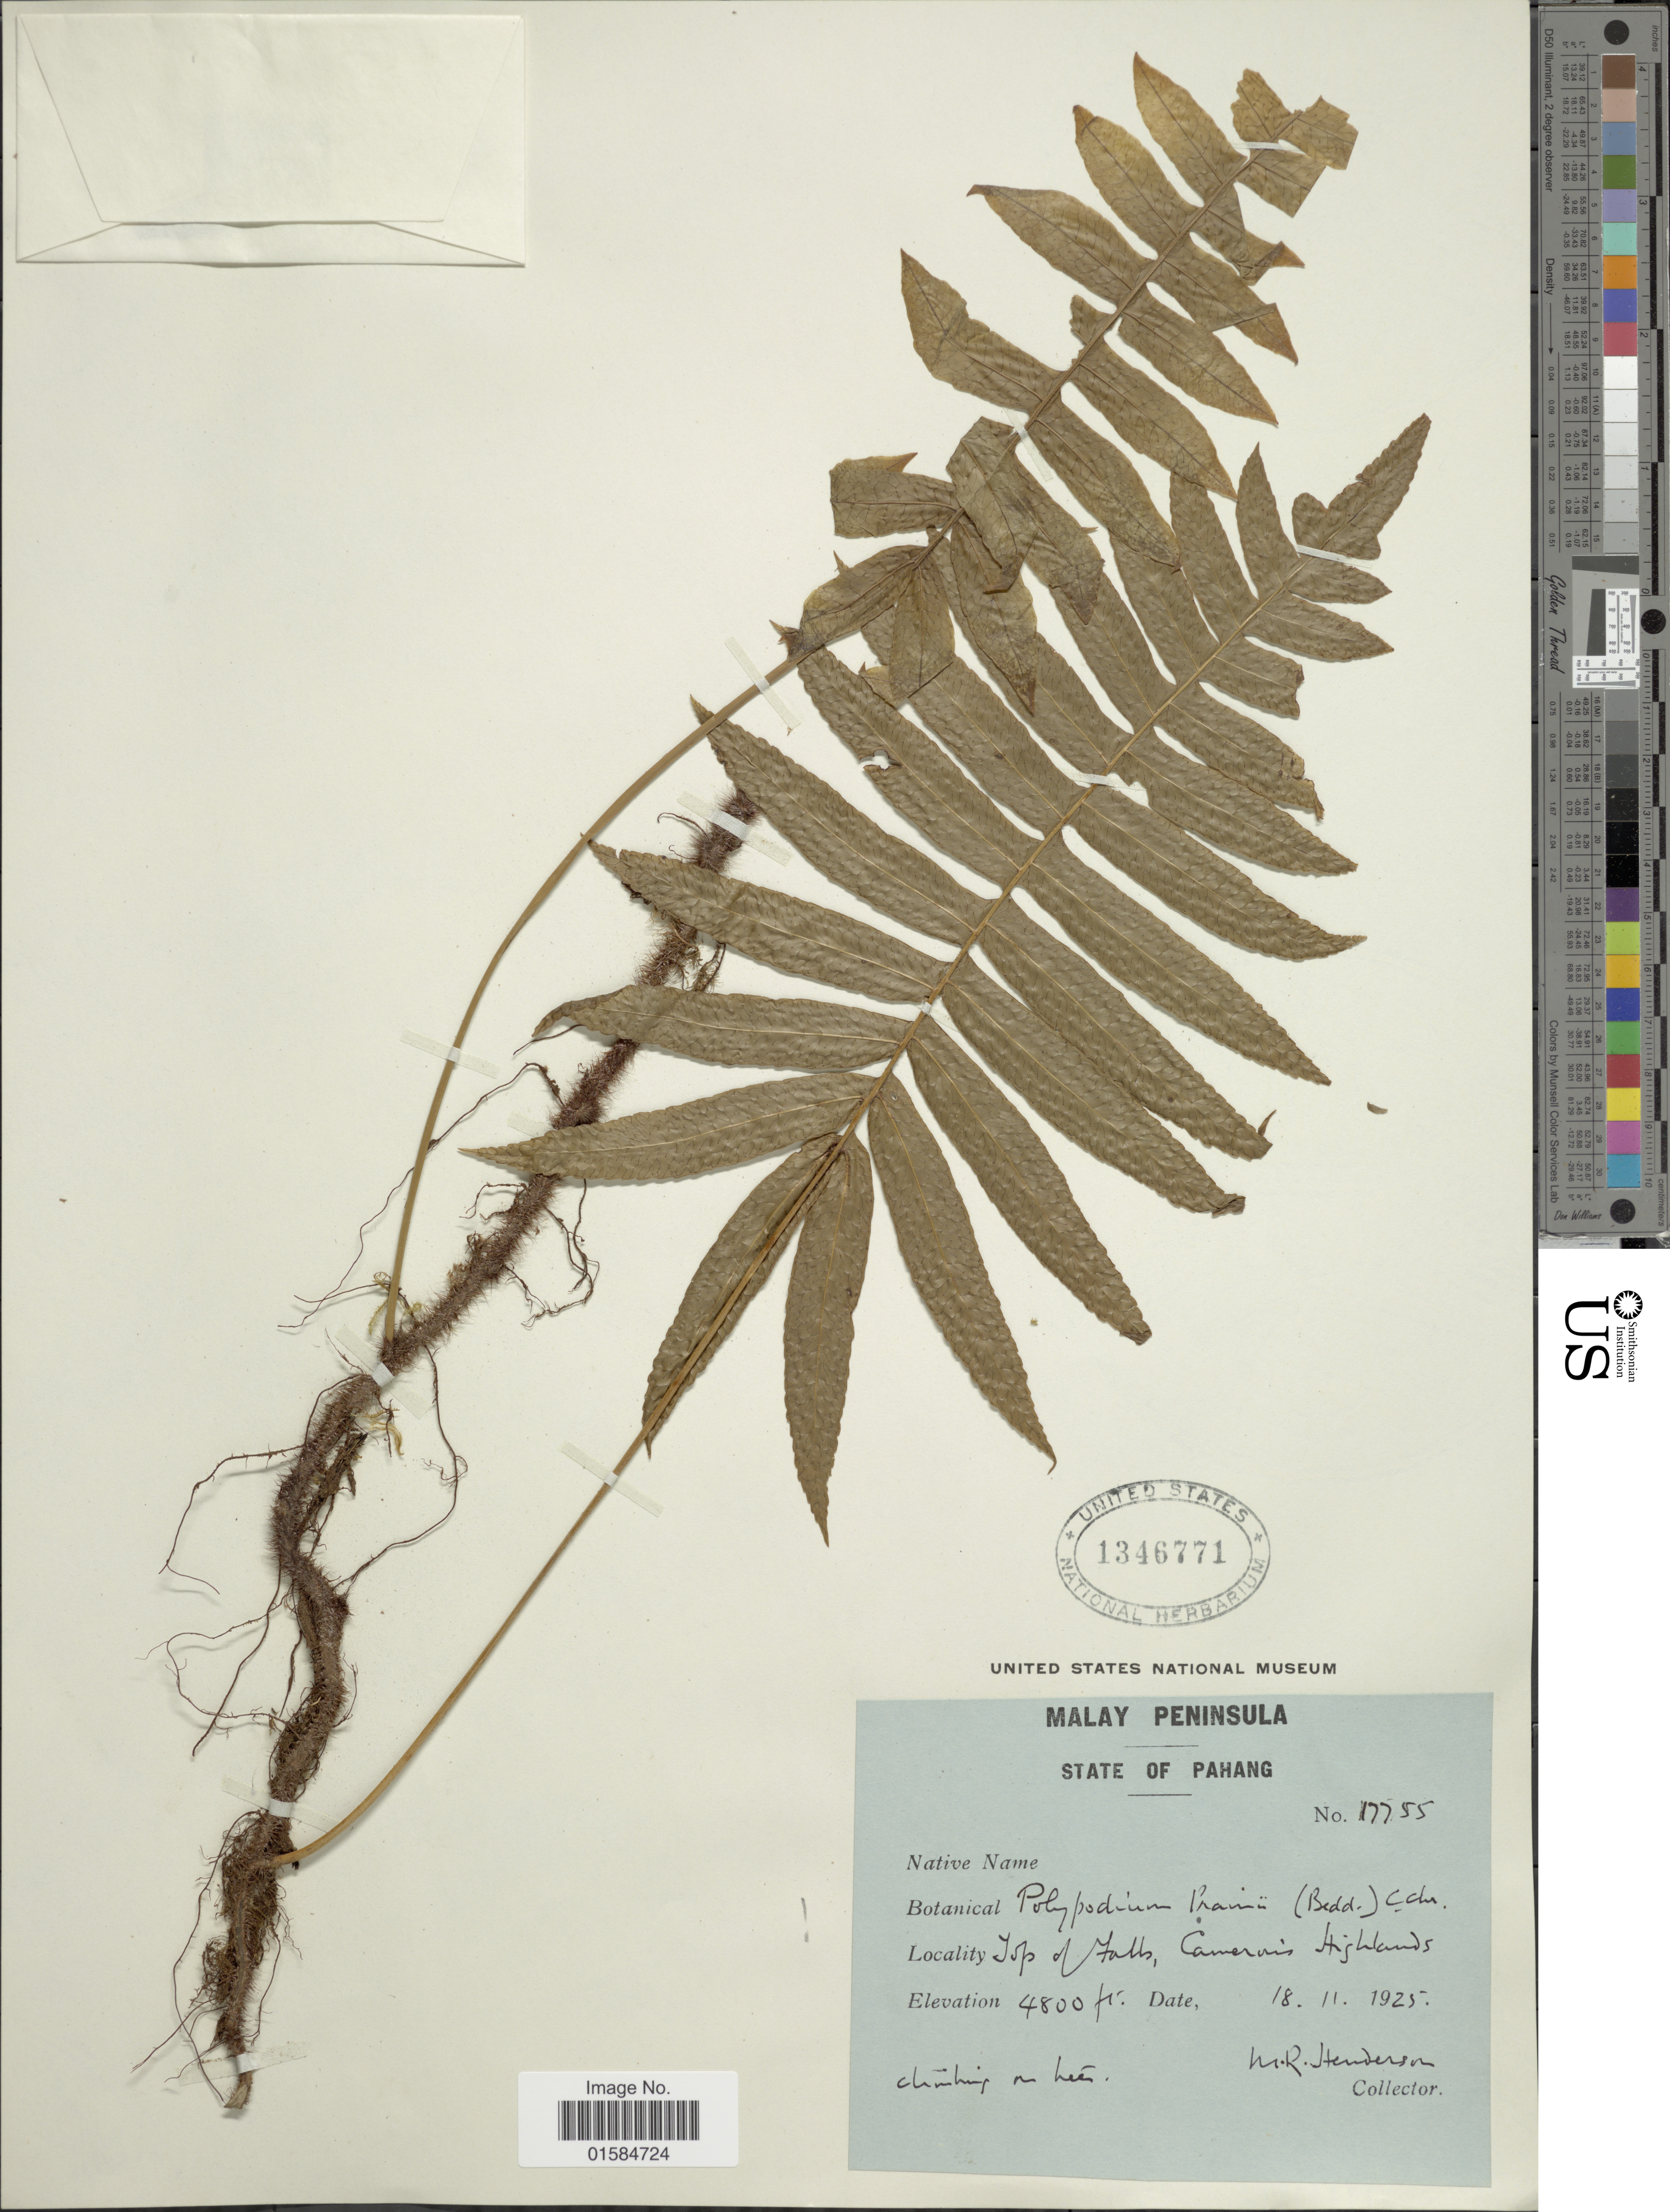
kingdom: Plantae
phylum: Tracheophyta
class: Polypodiopsida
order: Polypodiales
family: Polypodiaceae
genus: Goniophlebium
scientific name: Goniophlebium prainii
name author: Bedd.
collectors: M. Henderson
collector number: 17755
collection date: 1925-11-18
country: Malaysia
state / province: Pahang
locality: Malay Peninsula, State of Pahang, Isp of Falls, Cameron's Highlands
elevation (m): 1463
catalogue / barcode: US 1346771